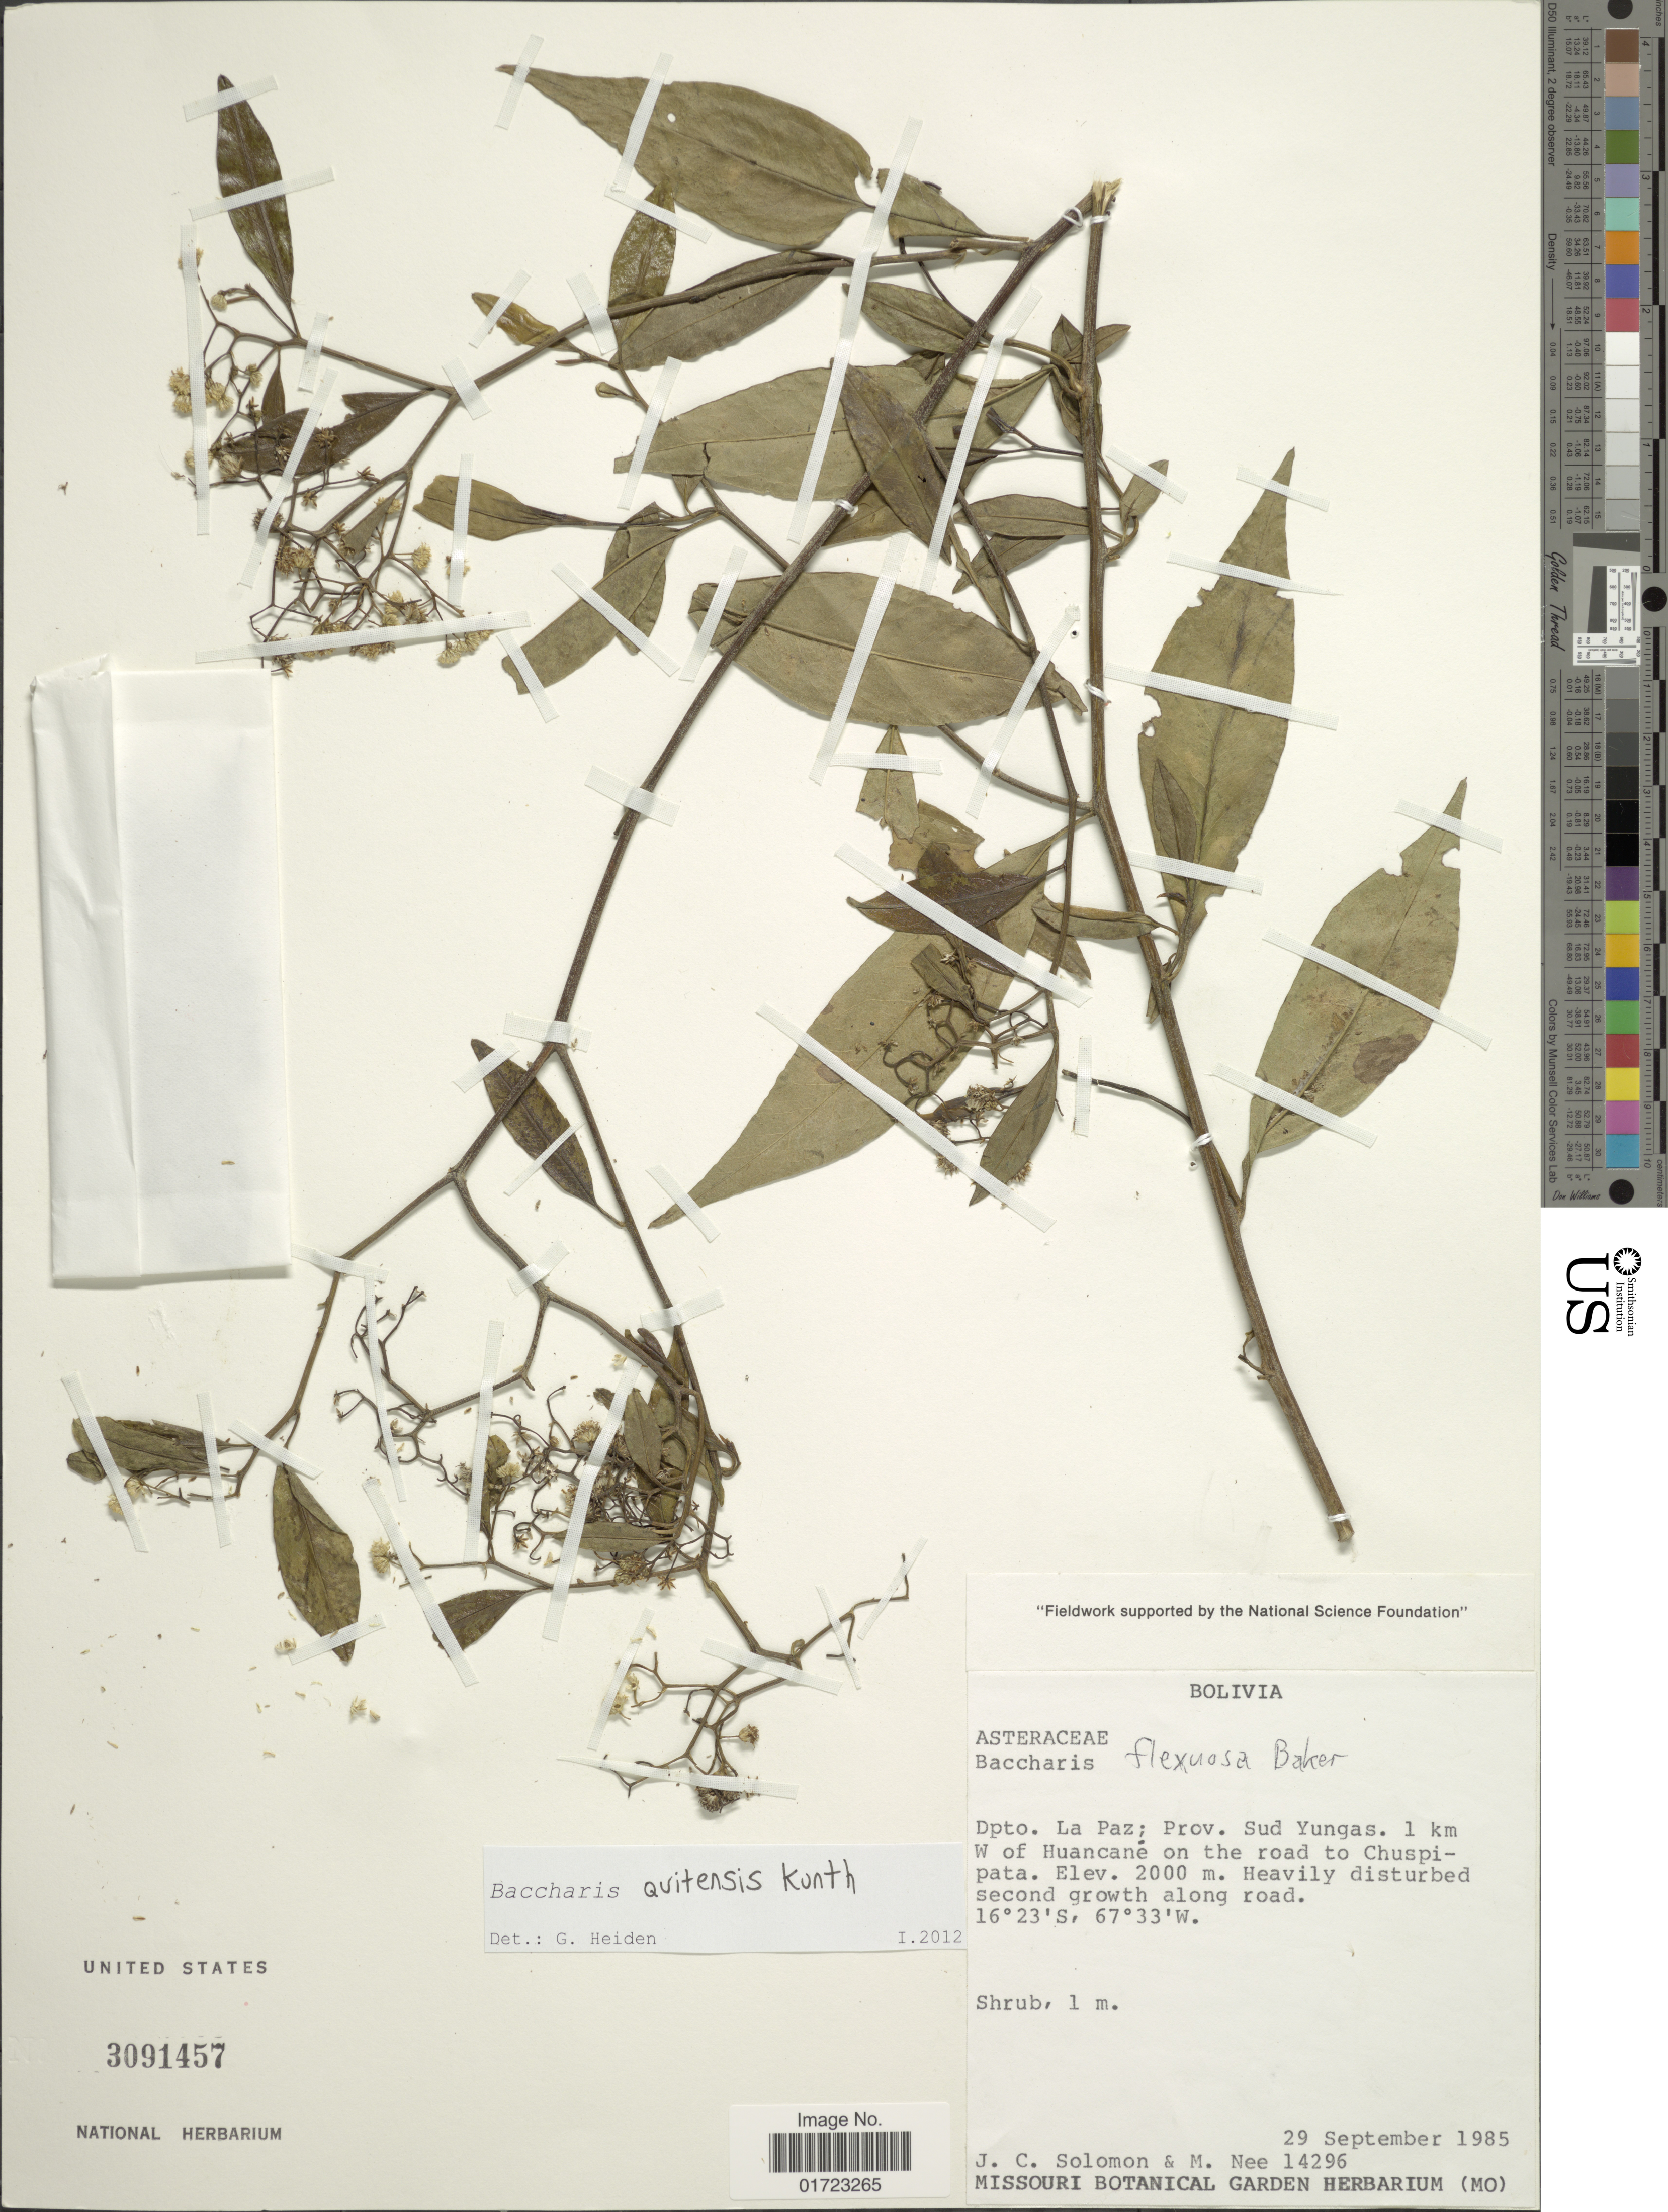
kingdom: Plantae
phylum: Tracheophyta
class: Magnoliopsida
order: Asterales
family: Asteraceae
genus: Baccharis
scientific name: Baccharis quitensis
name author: Kunth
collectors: J. C. Solomon & M. Nee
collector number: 14296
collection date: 1985-09-29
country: Bolivia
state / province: La Paz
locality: Dpto.La Paz; Prov. Sud Yungas. 1 km W of Huancane on the road to Chuspipata.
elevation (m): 2000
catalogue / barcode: US 3091457